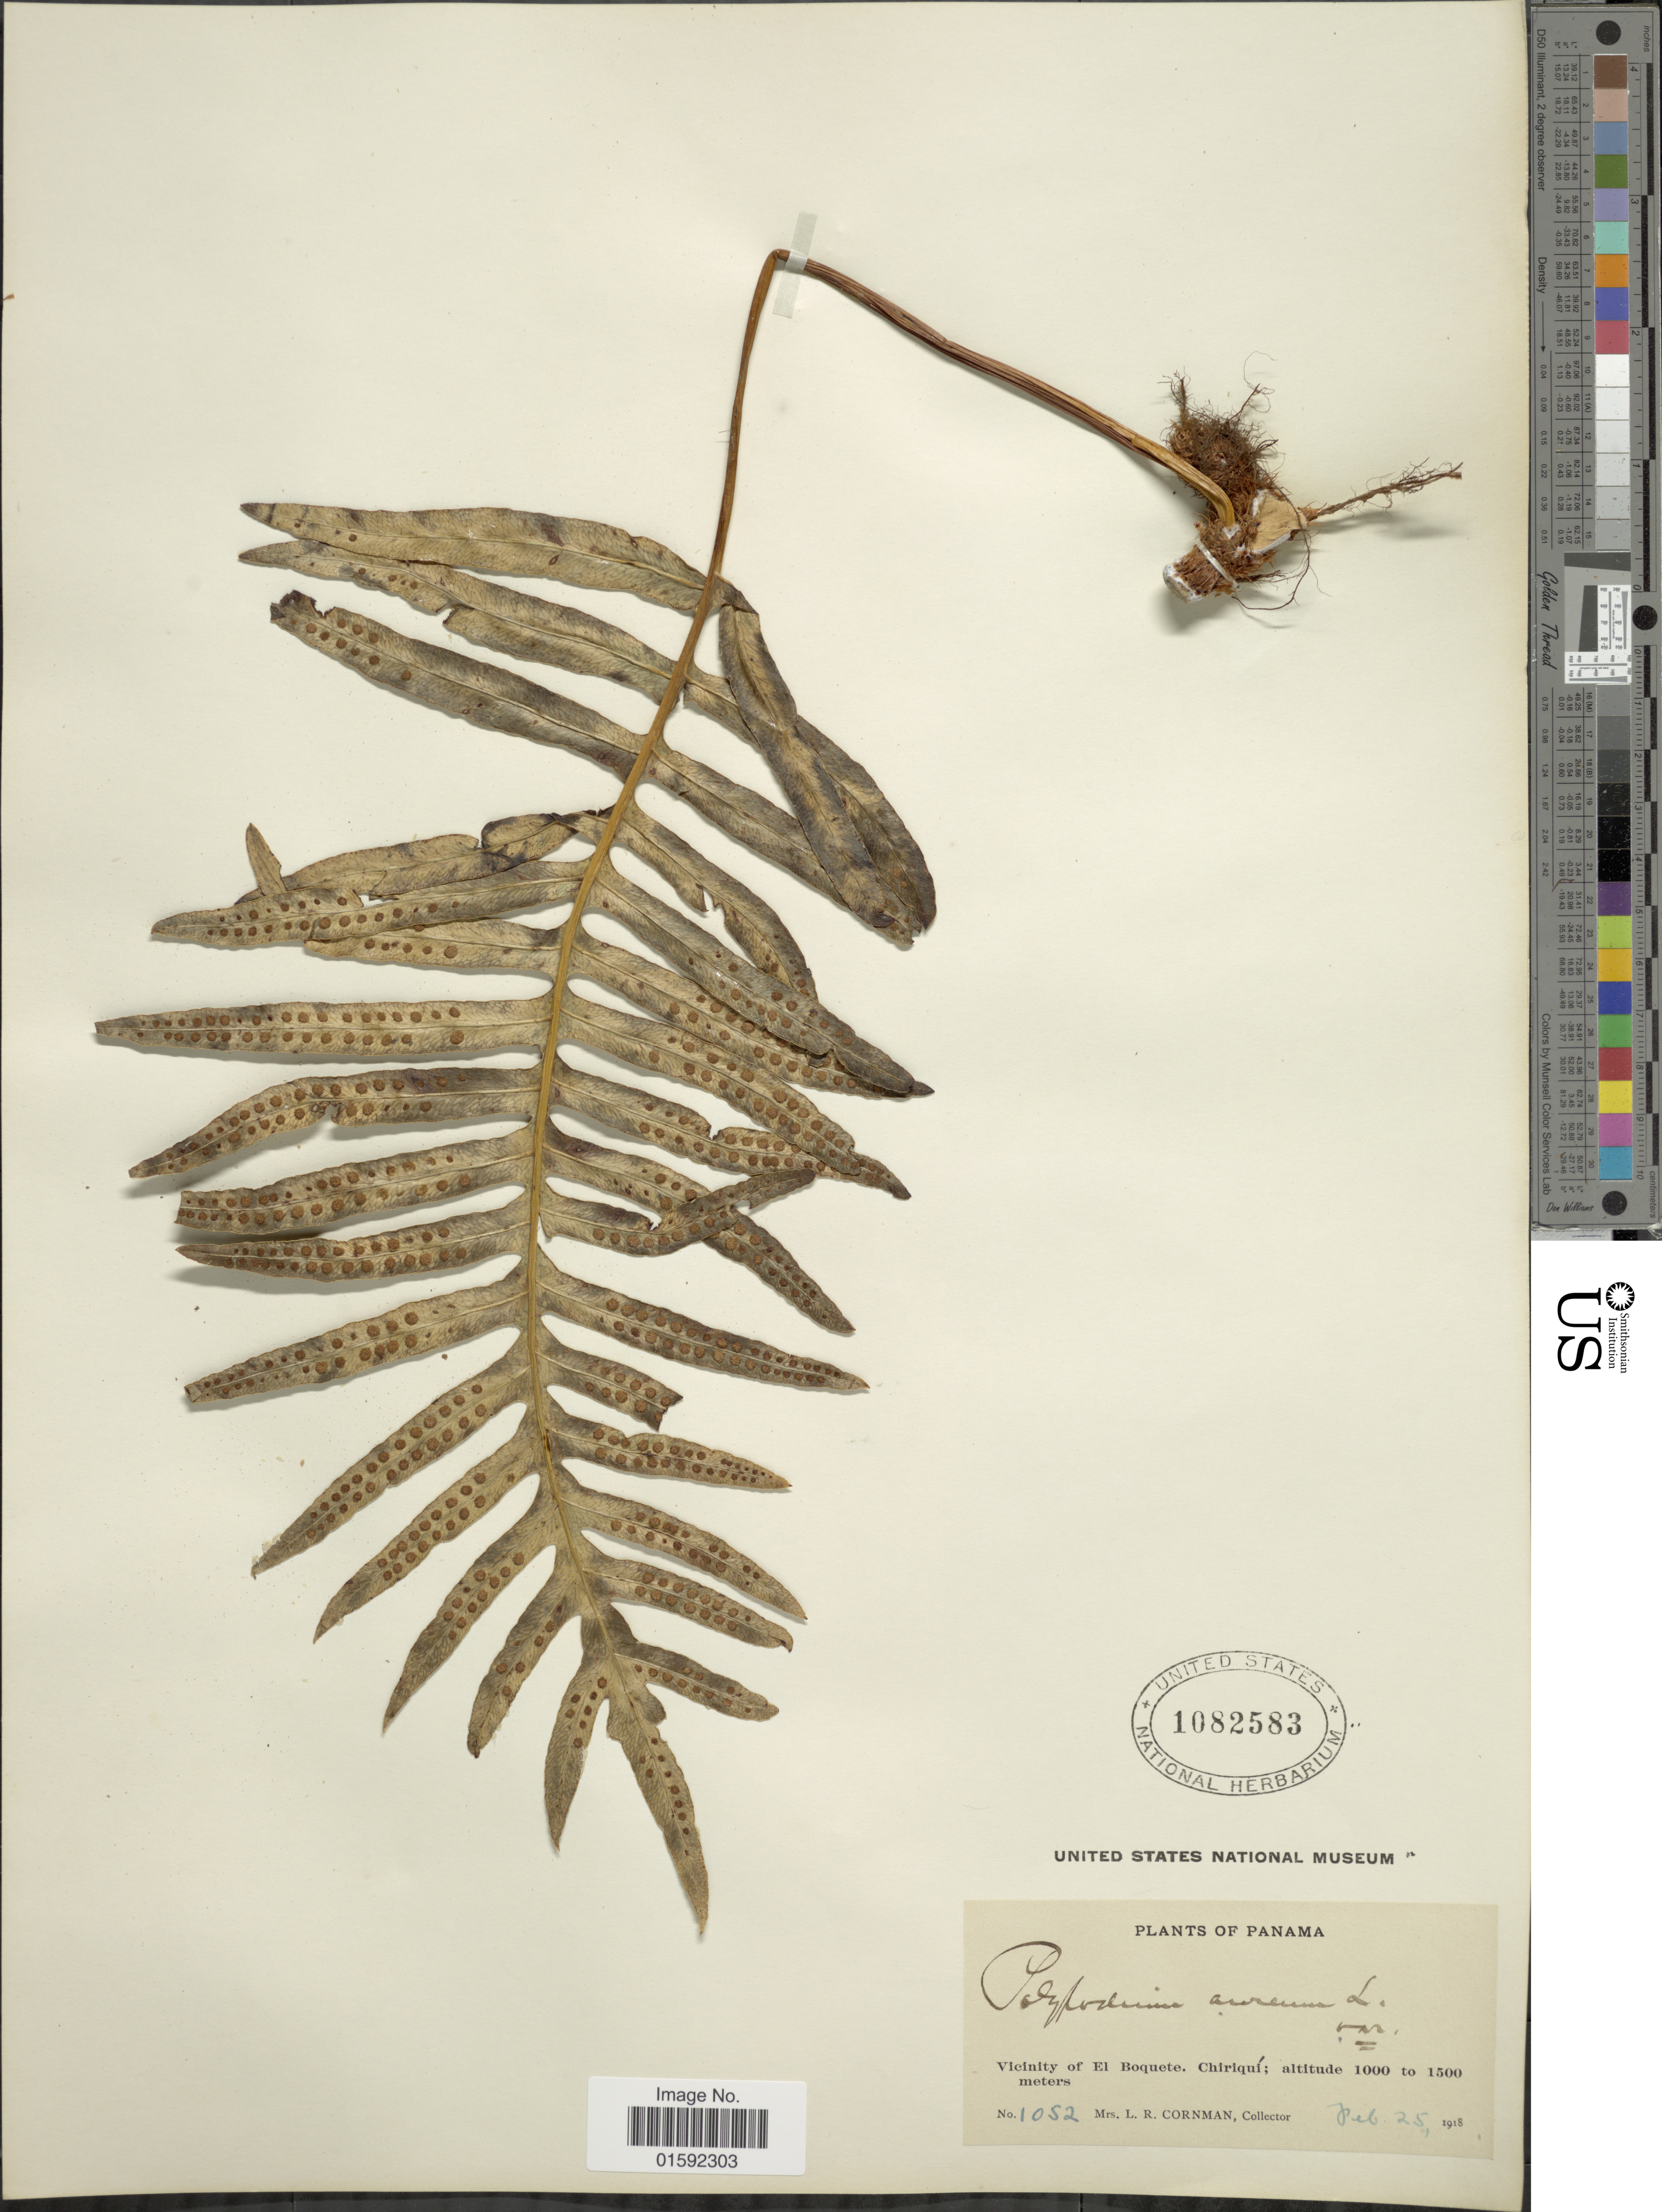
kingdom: Plantae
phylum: Tracheophyta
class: Polypodiopsida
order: Polypodiales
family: Polypodiaceae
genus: Phlebodium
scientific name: Phlebodium pseudoaureum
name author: (Cav.) Lellinger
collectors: L. Cornman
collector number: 1052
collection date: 1919-02-25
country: Panama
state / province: Chiriqui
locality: Panama, Vicinity of El El Boquete. Chiriquí.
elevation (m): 1000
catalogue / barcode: US 1082583